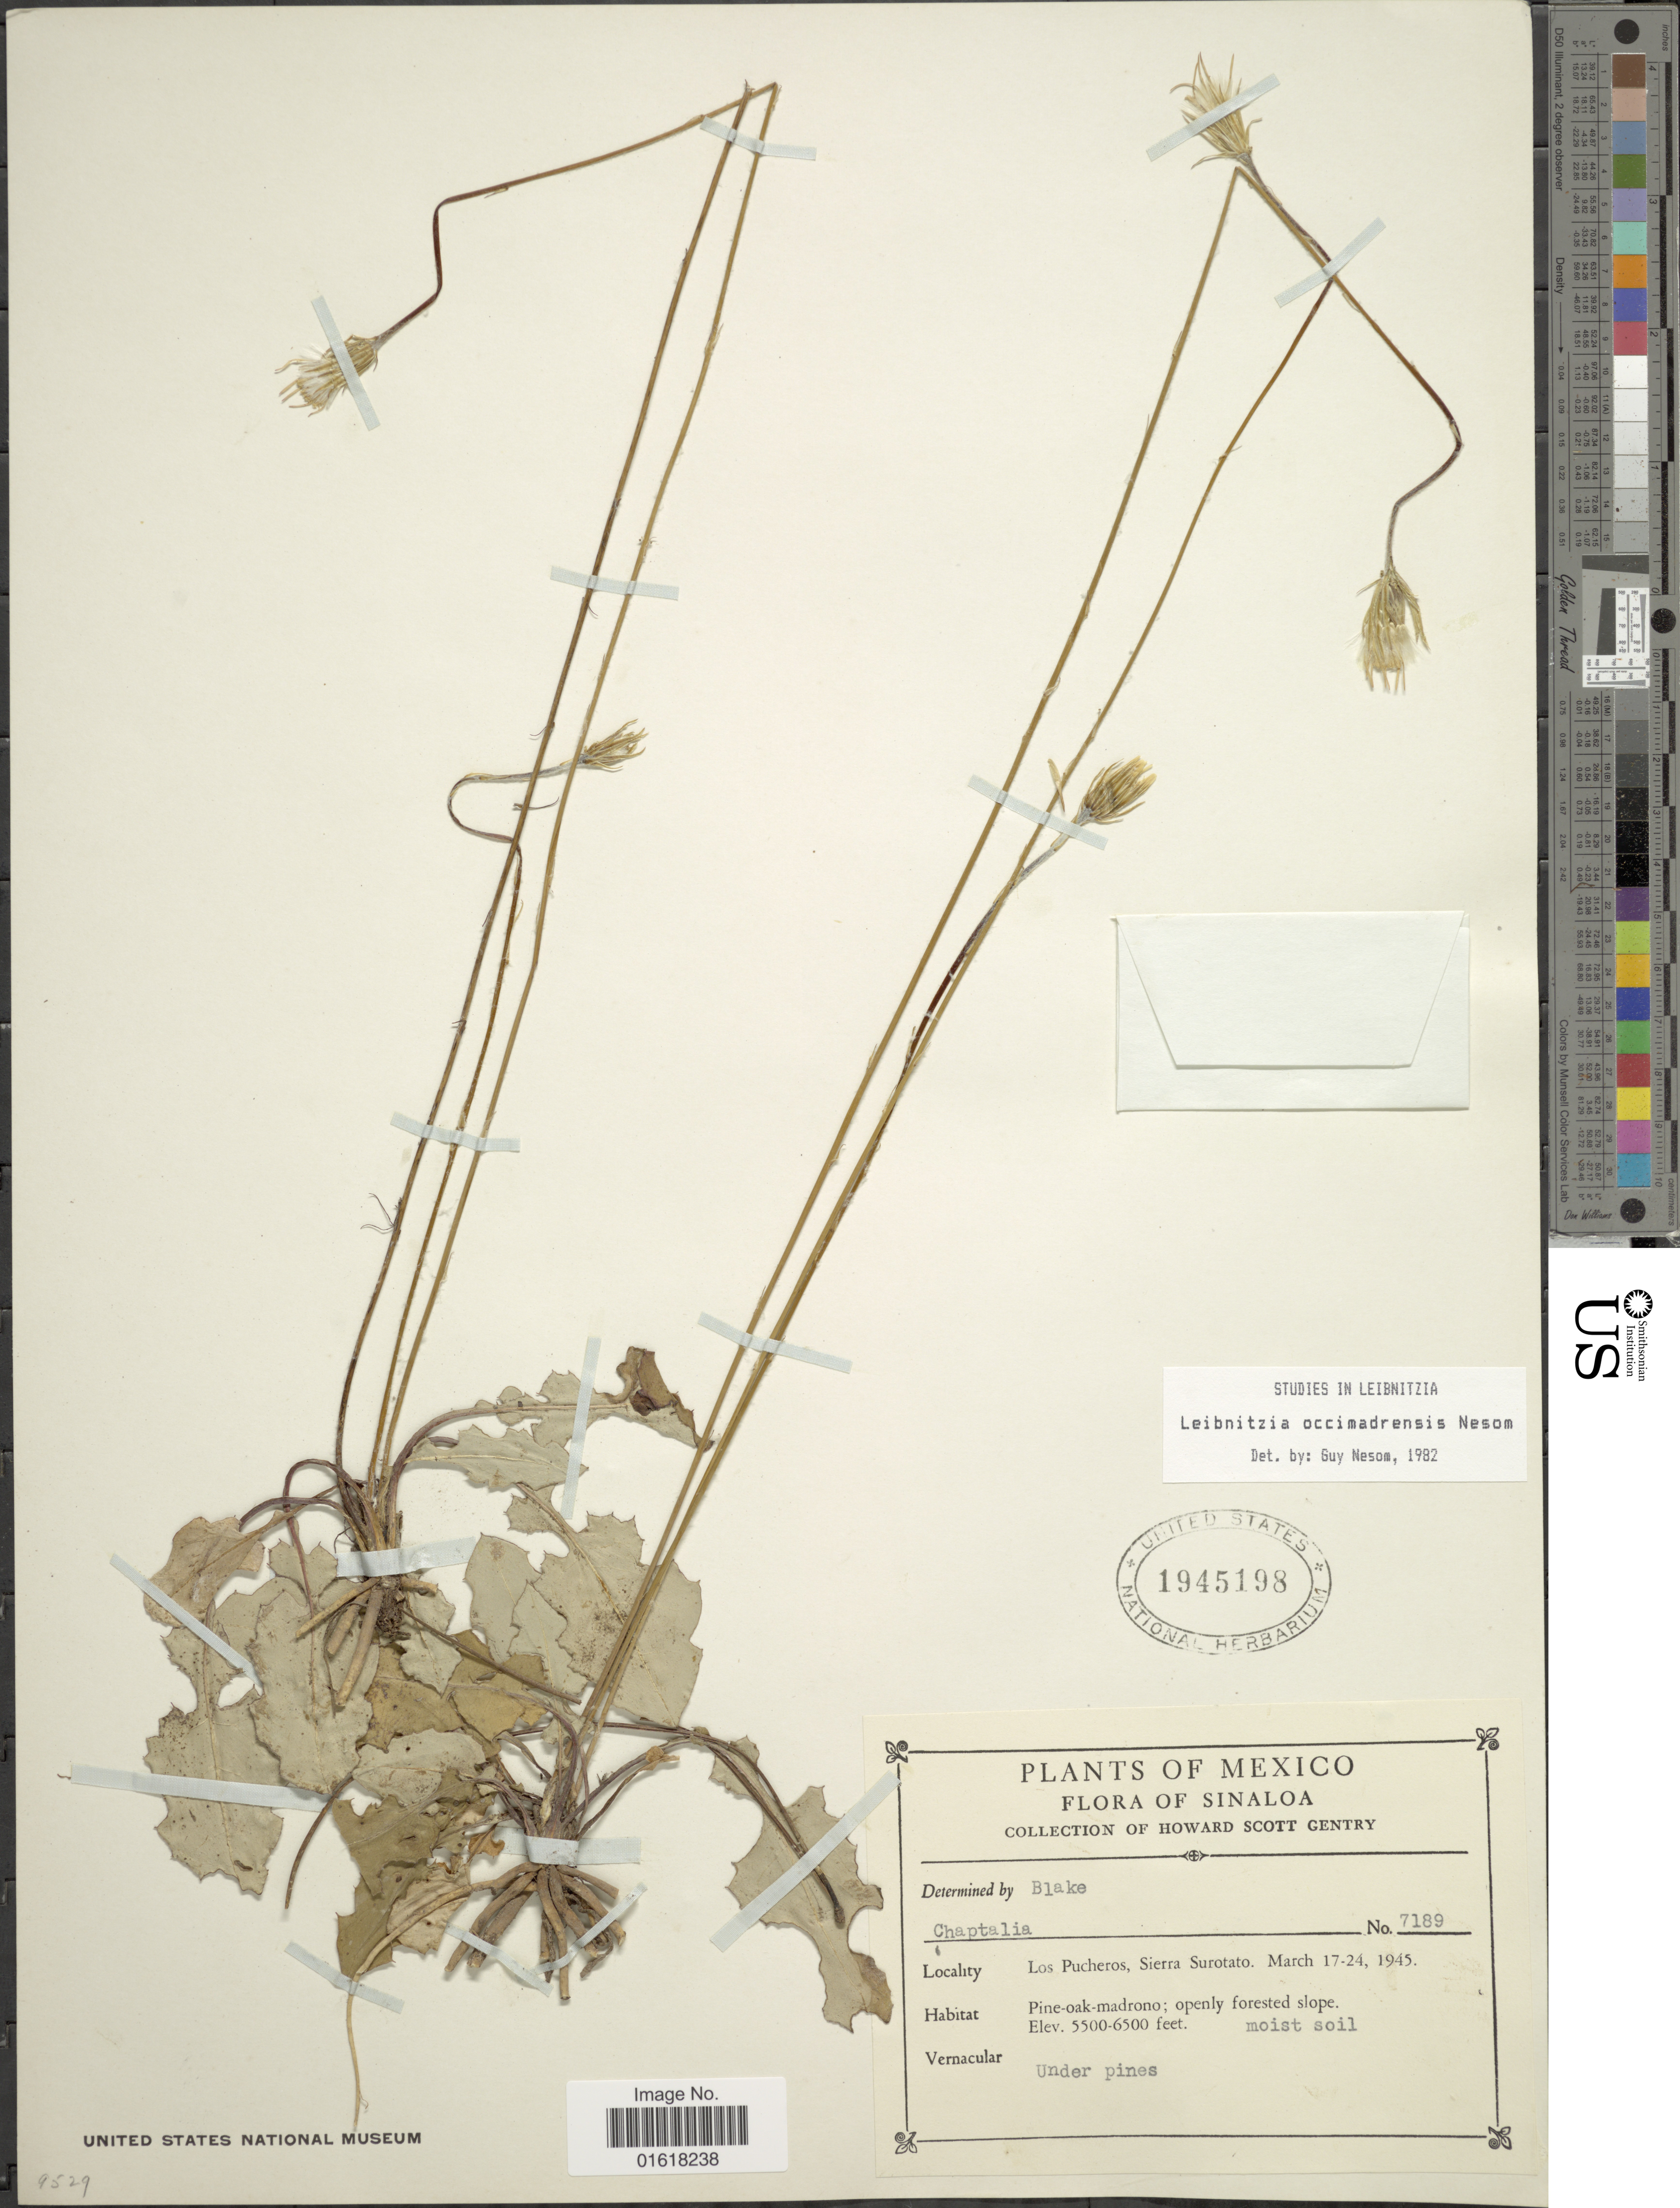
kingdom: Plantae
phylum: Tracheophyta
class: Magnoliopsida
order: Asterales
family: Asteraceae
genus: Leibnitzia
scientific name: Leibnitzia occimadrensis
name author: G.L. Nesom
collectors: H. S. Gentry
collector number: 7189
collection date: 1945-03-17/1945-03-24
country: Mexico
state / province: Sinaloa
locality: Los Pucheros, Sierra Surotato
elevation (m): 1676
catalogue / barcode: US 1945198